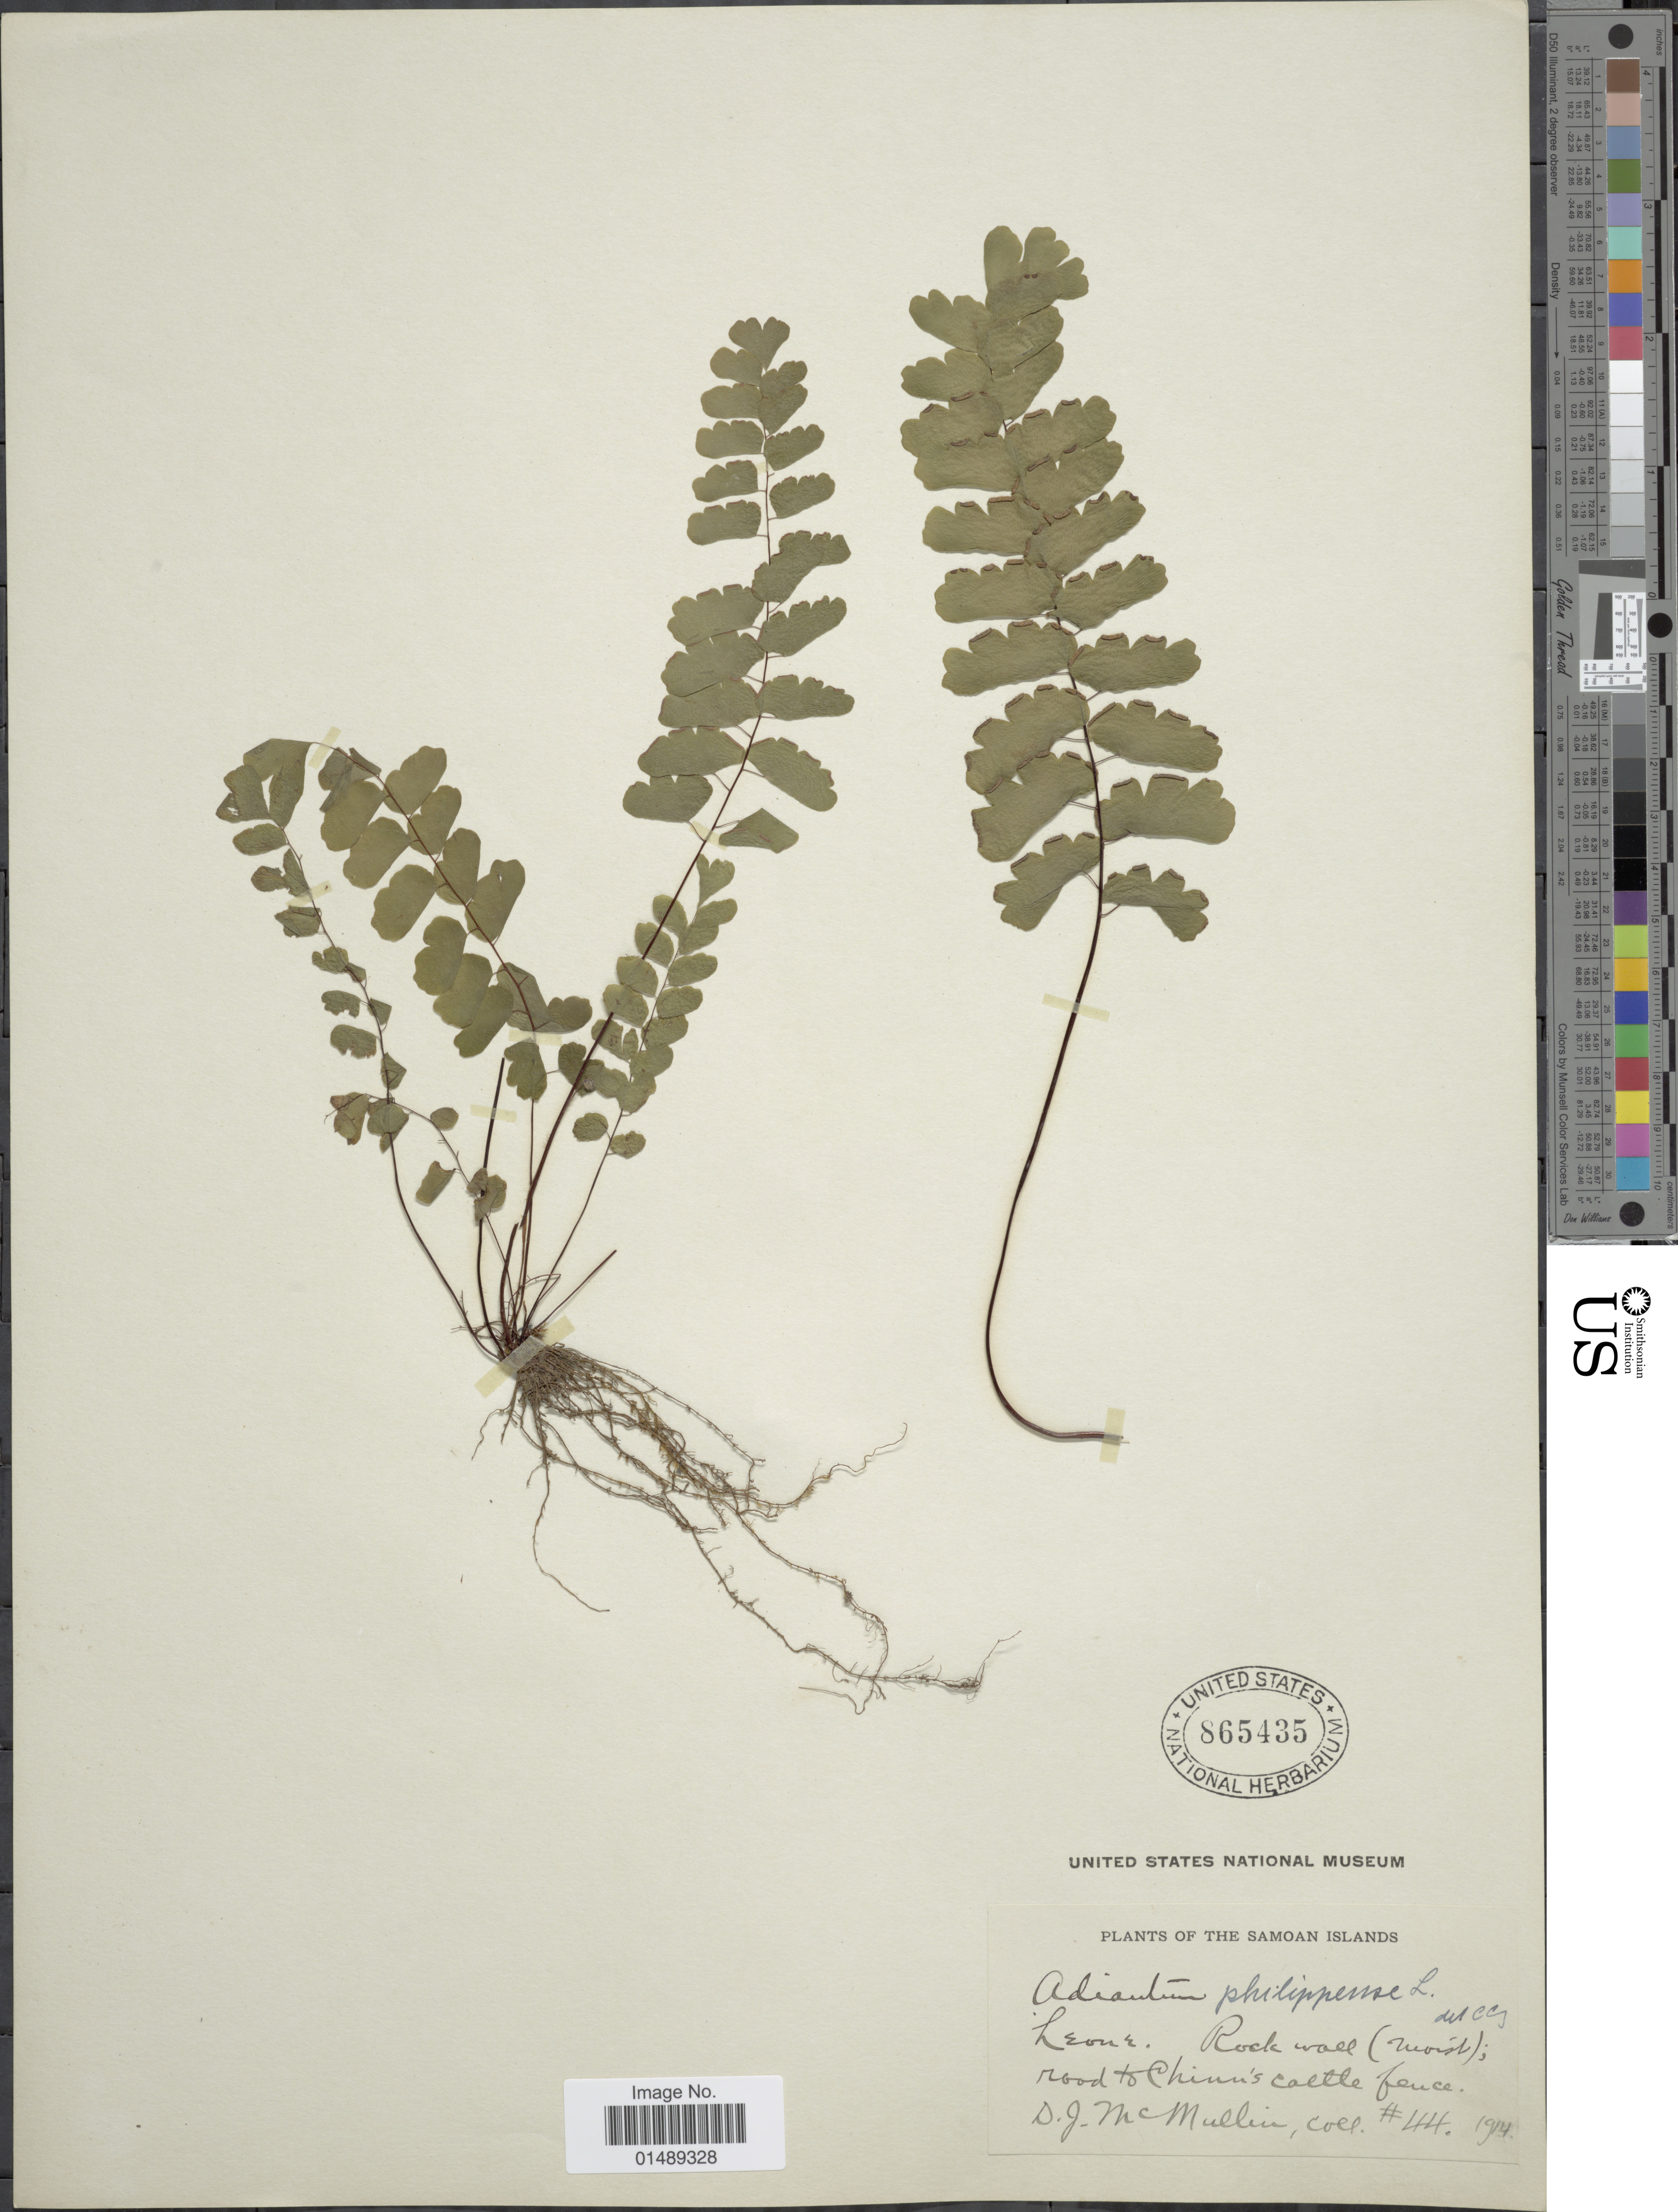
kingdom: Plantae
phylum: Tracheophyta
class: Polypodiopsida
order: Polypodiales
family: Pteridaceae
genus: Adiantum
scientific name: Adiantum philippense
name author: L.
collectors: D. McMullin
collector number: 44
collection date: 1914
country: American Samoa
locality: The Samoan Islands, Leone, road to Chinn's cattle fence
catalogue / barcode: US 865435